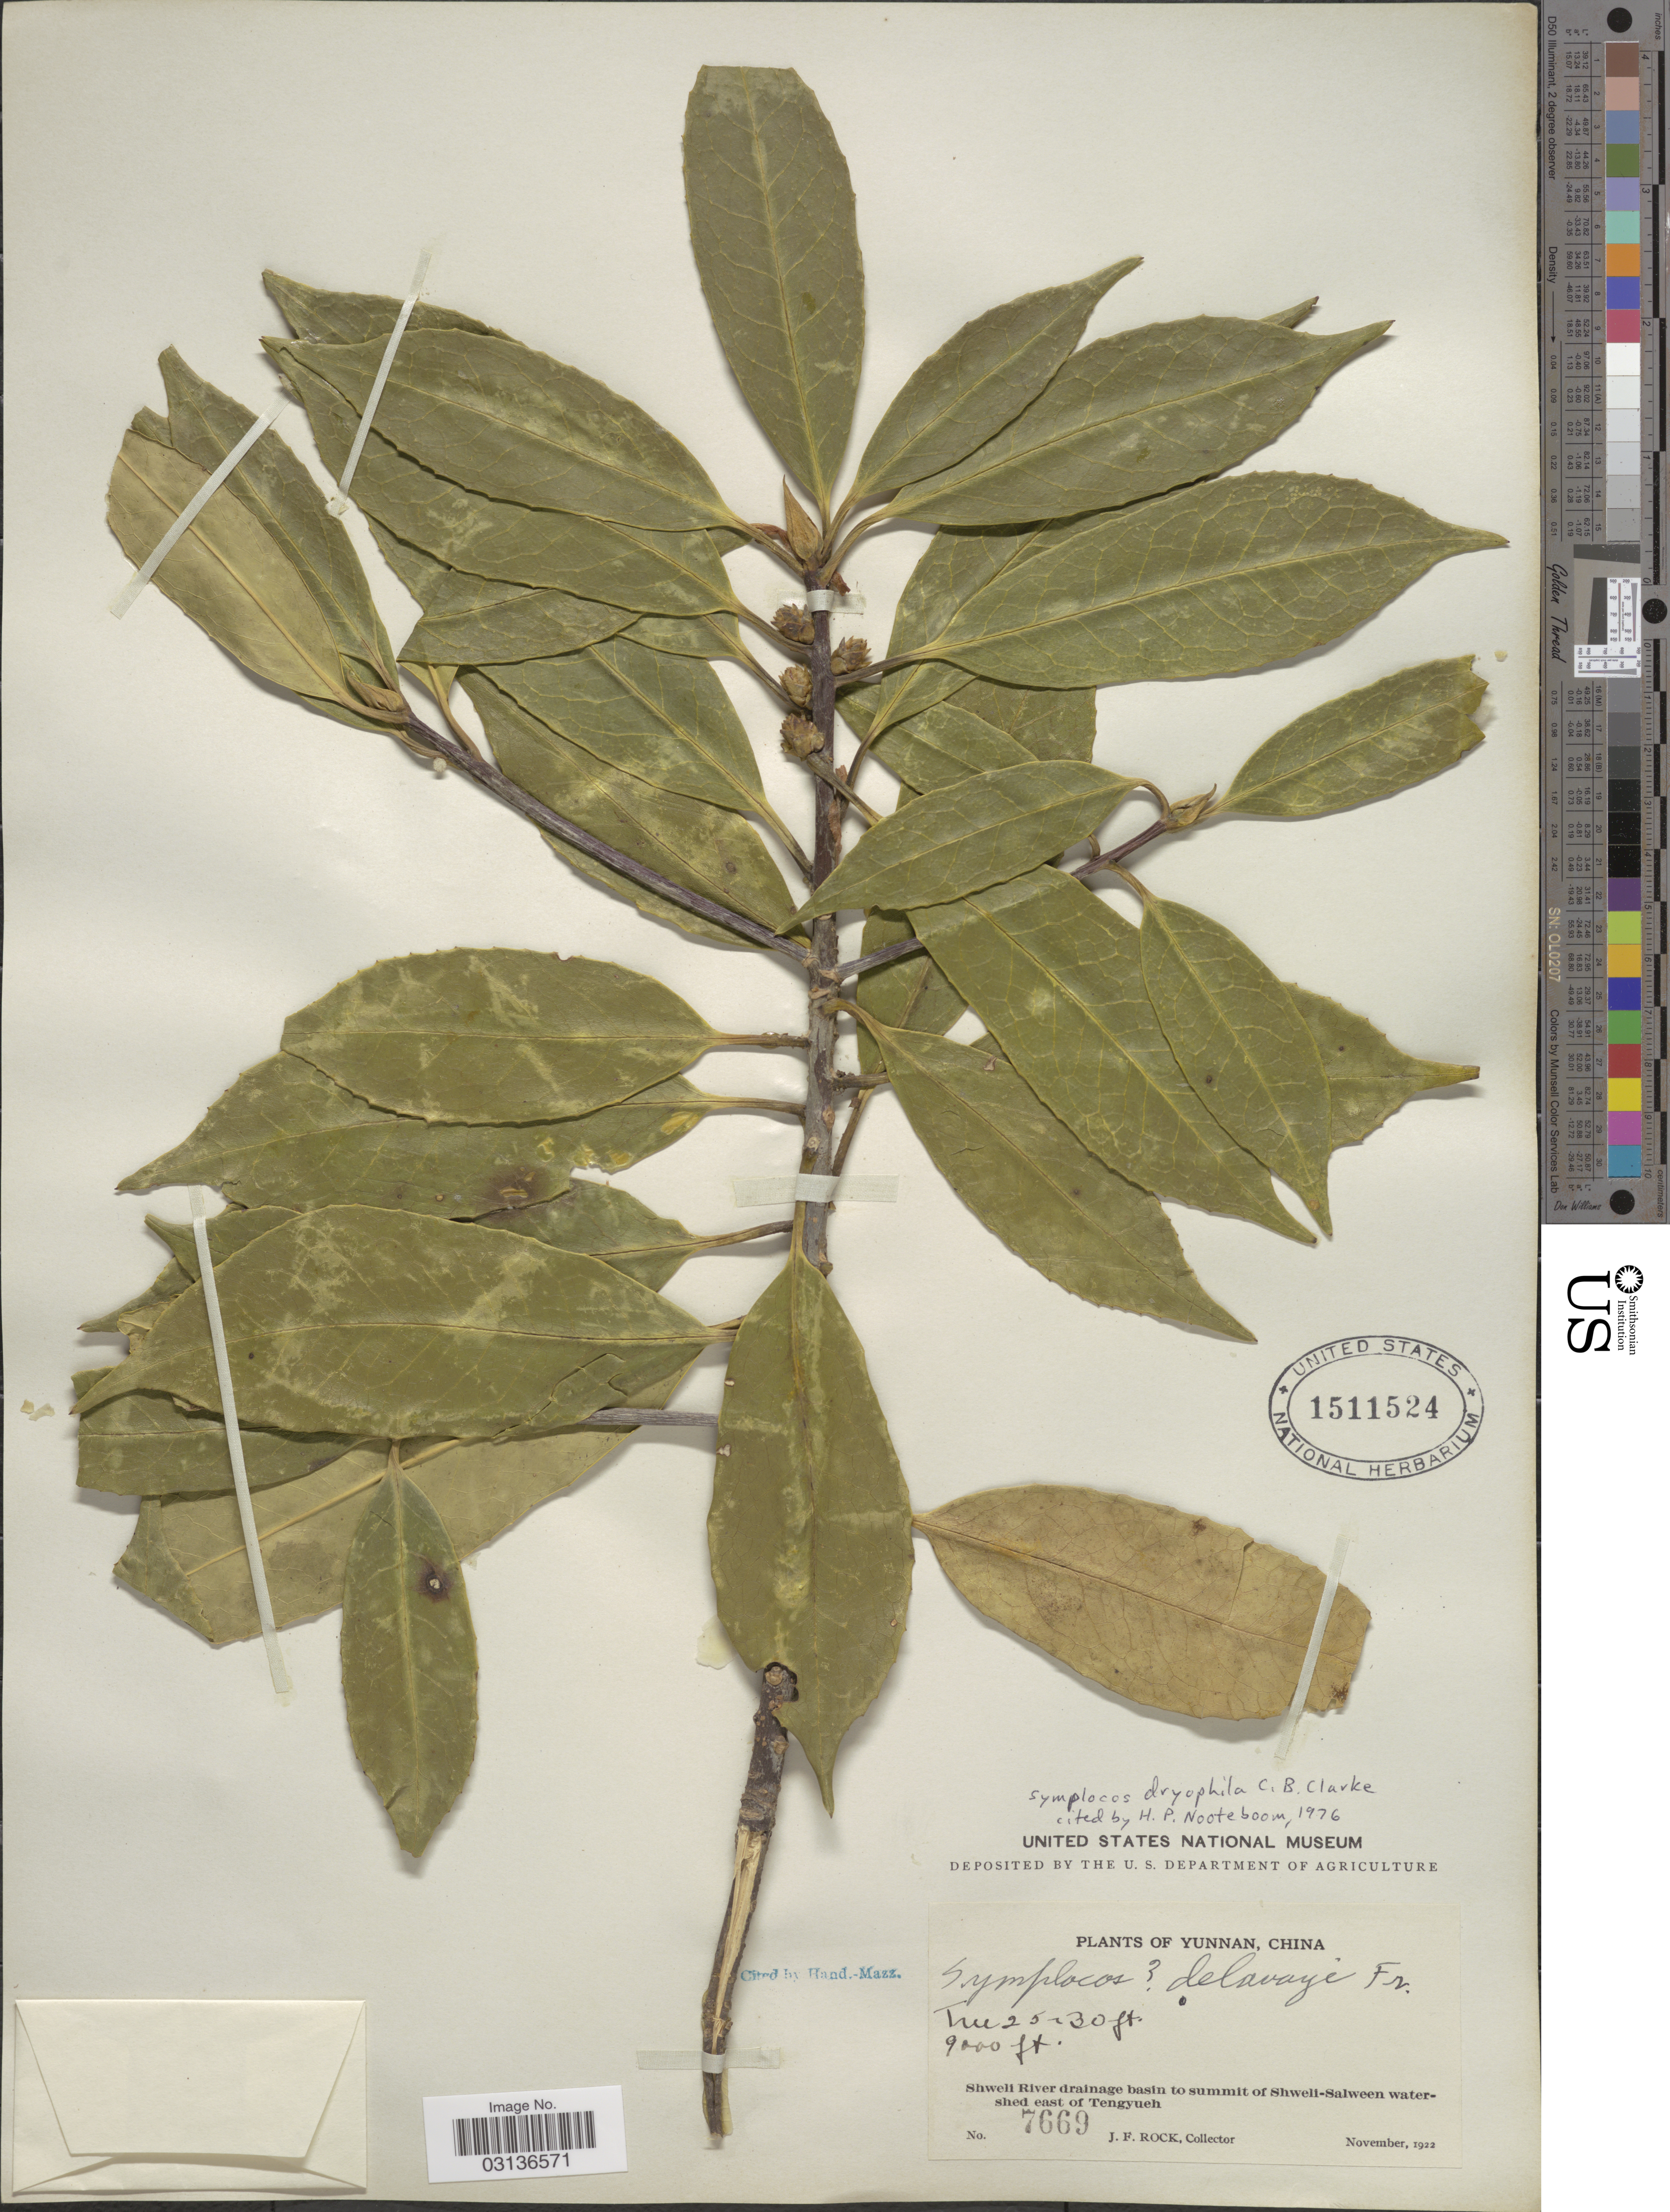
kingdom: Plantae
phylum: Tracheophyta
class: Magnoliopsida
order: Ericales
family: Symplocaceae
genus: Symplocos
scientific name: Symplocos dryophila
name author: C.B. Clarke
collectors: J. Rock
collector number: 7669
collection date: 1922-11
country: China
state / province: Yunnan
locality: Shweli River drainage basin to summit of Shweli-Salween watershed east of Tengyueh.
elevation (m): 2743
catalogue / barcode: US 1511524